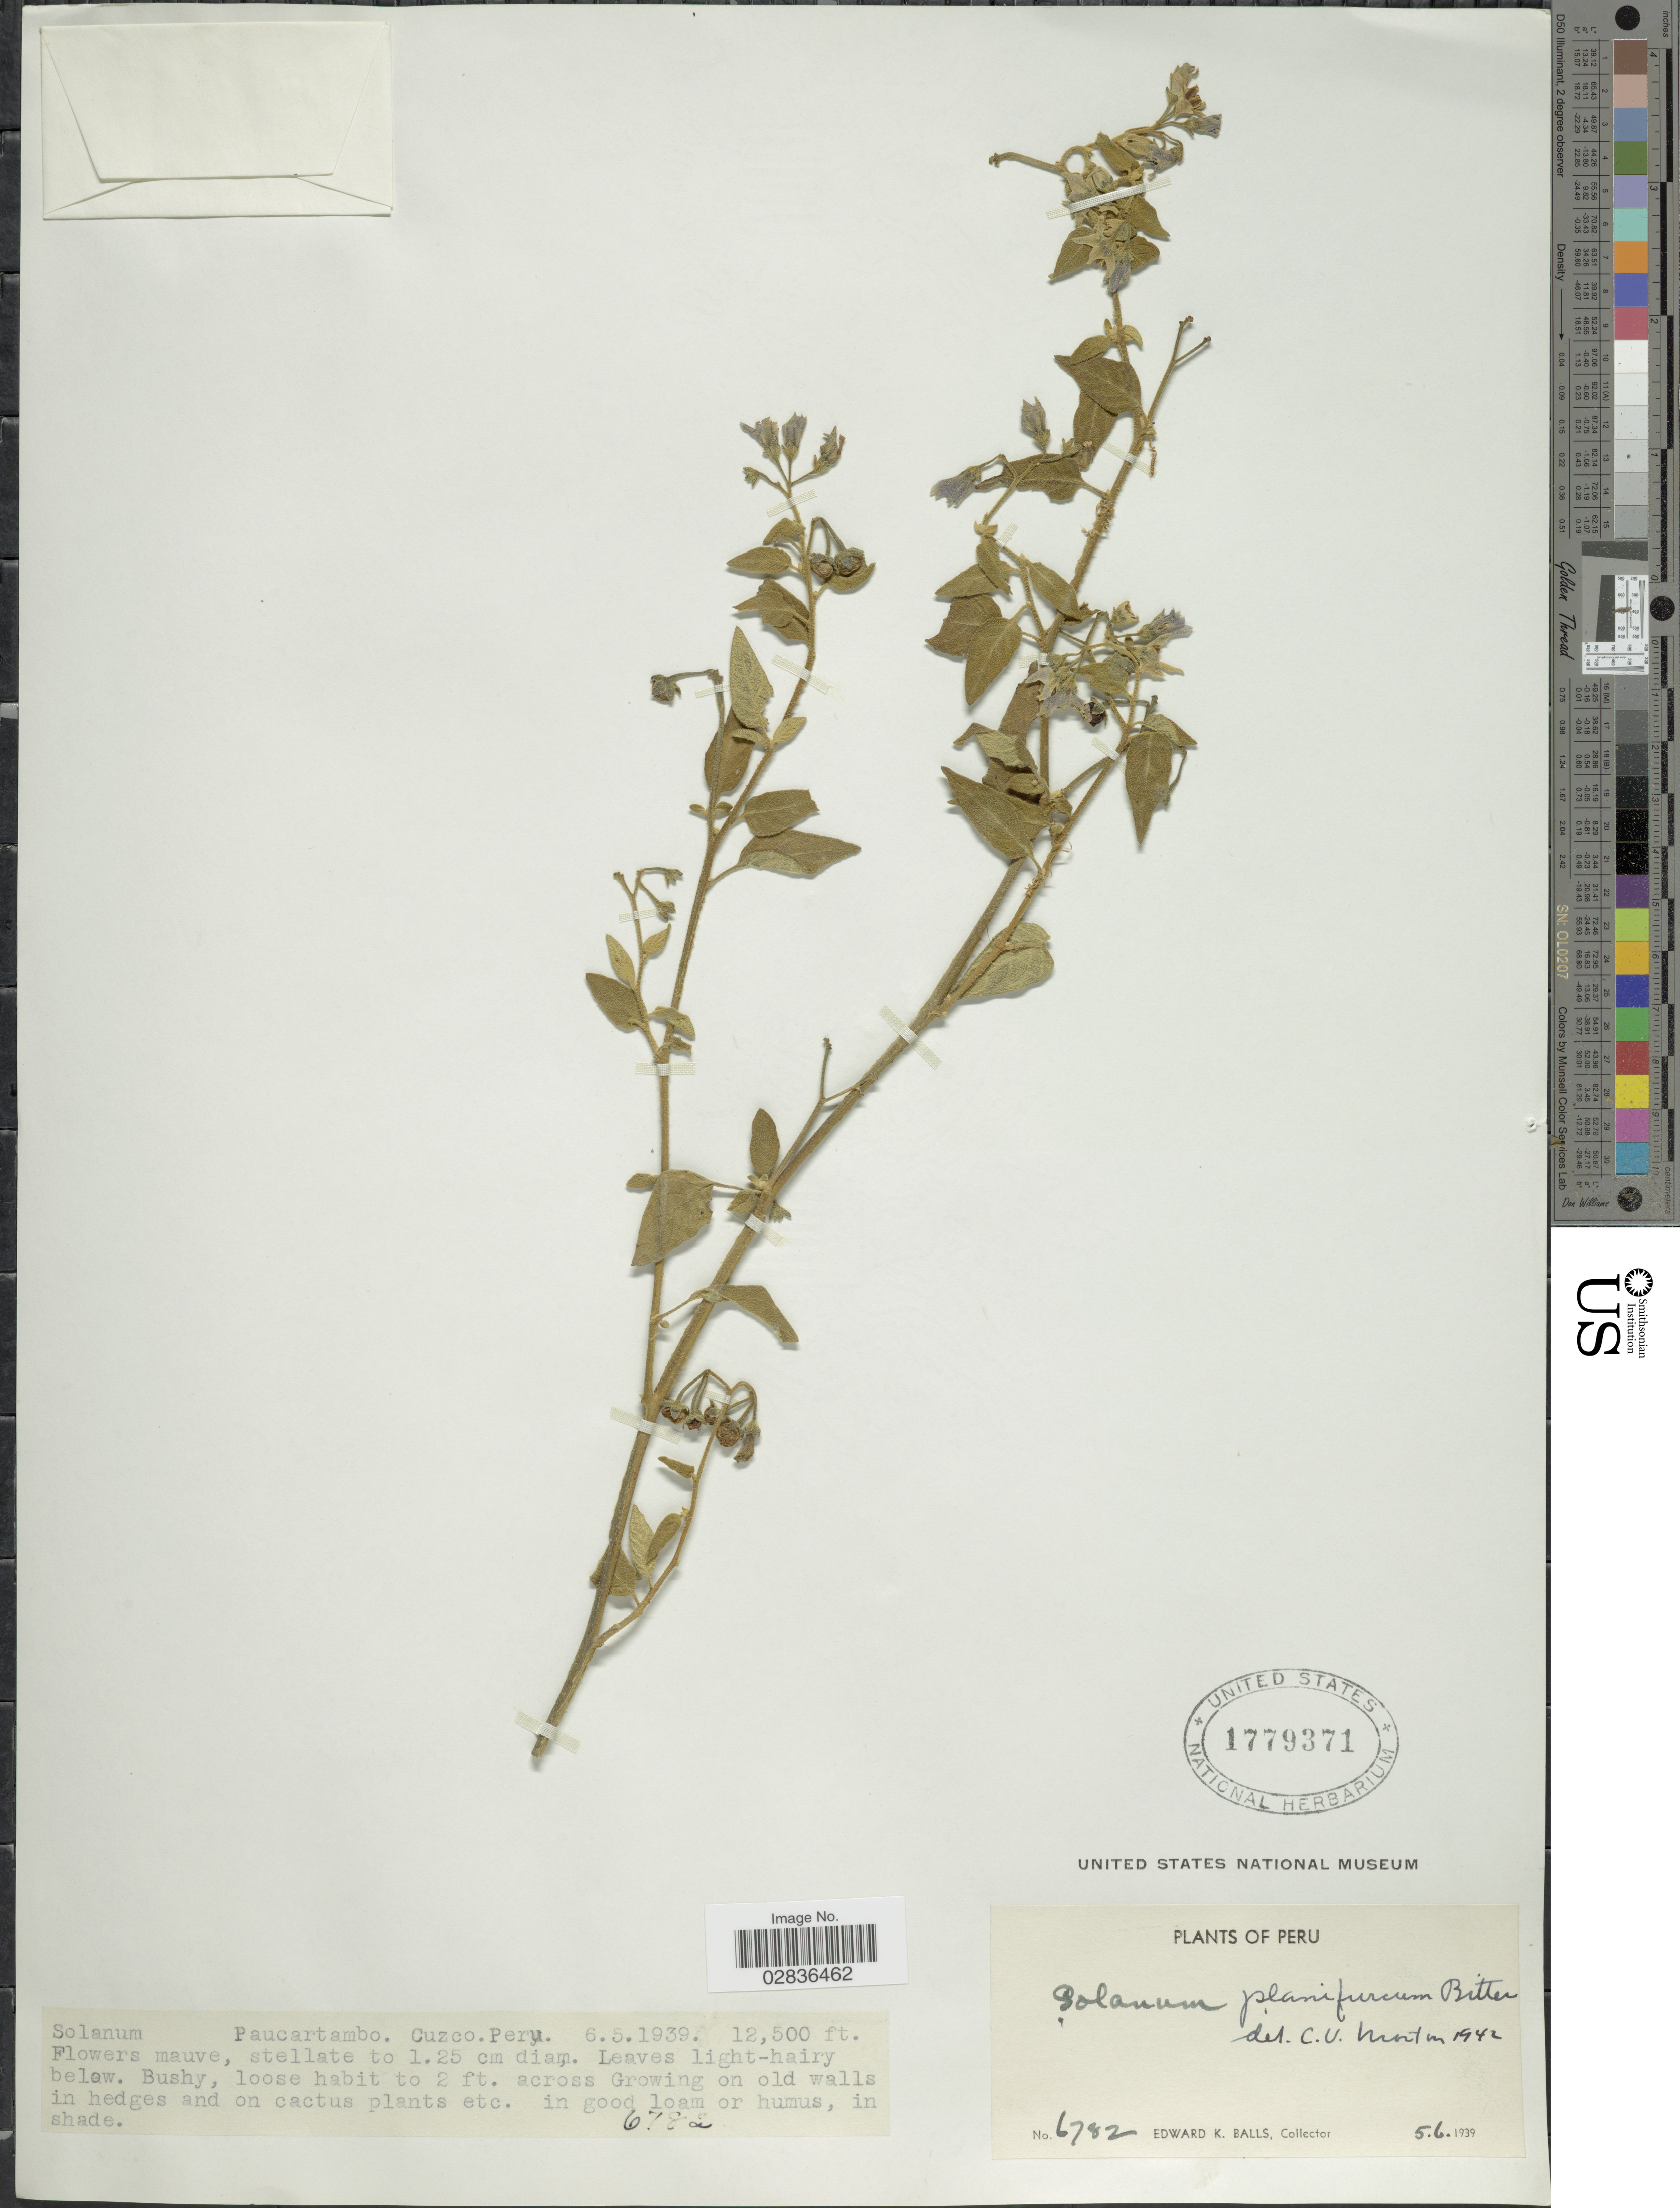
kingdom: Plantae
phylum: Tracheophyta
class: Magnoliopsida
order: Solanales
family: Solanaceae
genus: Solanum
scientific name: Solanum planifurcum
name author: Bitter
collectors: E. K. Balls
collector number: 6782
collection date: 1939-06-05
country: Peru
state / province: Cusco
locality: Paucartambo. Cuzco.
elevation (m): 3810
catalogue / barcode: US 1779371